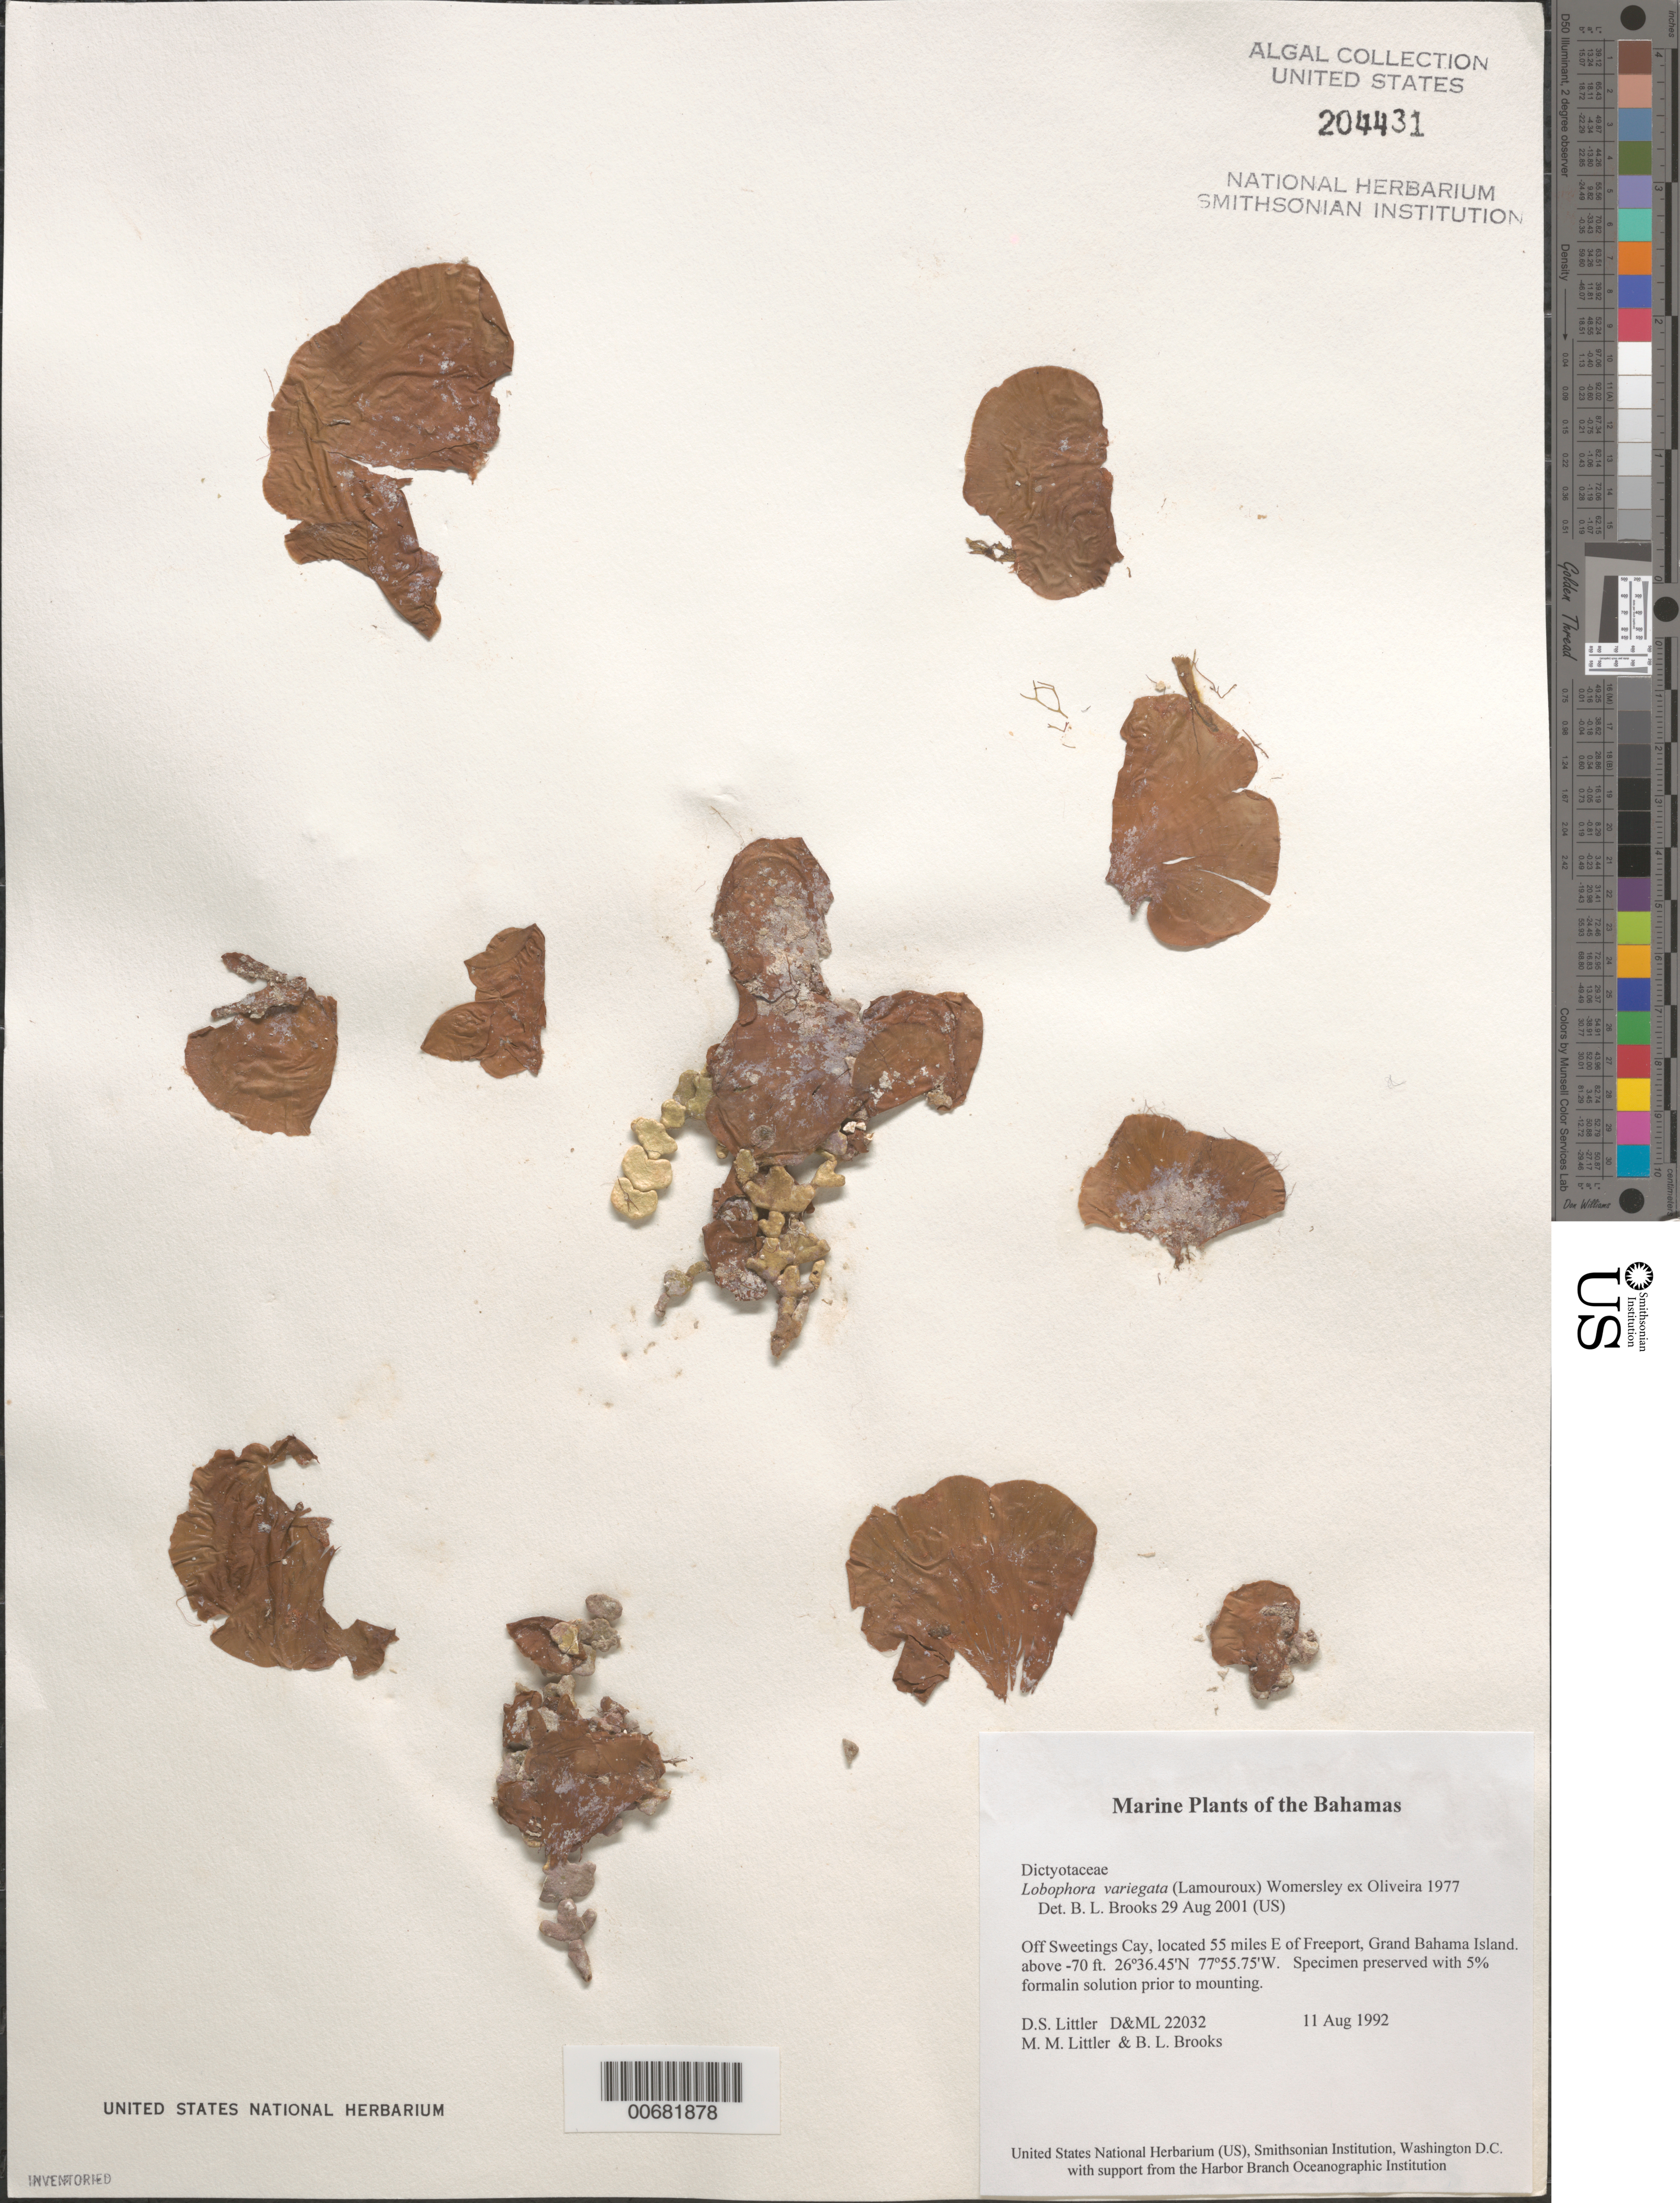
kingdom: Chromista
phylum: Ochrophyta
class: Phaeophyceae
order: Dictyotales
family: Dictyotaceae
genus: Lobophora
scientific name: Lobophora variegata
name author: (J.V.Lamouroux) Womersley & E.C. Oliveira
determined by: Brooks, B. L., (BOT), Smithsonian Institution - National Museum of Natural History (UNITED STATES)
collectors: D. S. Littler, M. M. Littler & B. Brooks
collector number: D&ML 22032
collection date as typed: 11 Aug 1992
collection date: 1992-08-11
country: Bahamas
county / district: Grand Bahama District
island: Sweetings Cay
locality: Off Sweetings Cay, 55 miles east of Freeport, Grand Bahama Island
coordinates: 26 36.45' N, 77 55.75' W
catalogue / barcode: US 204431